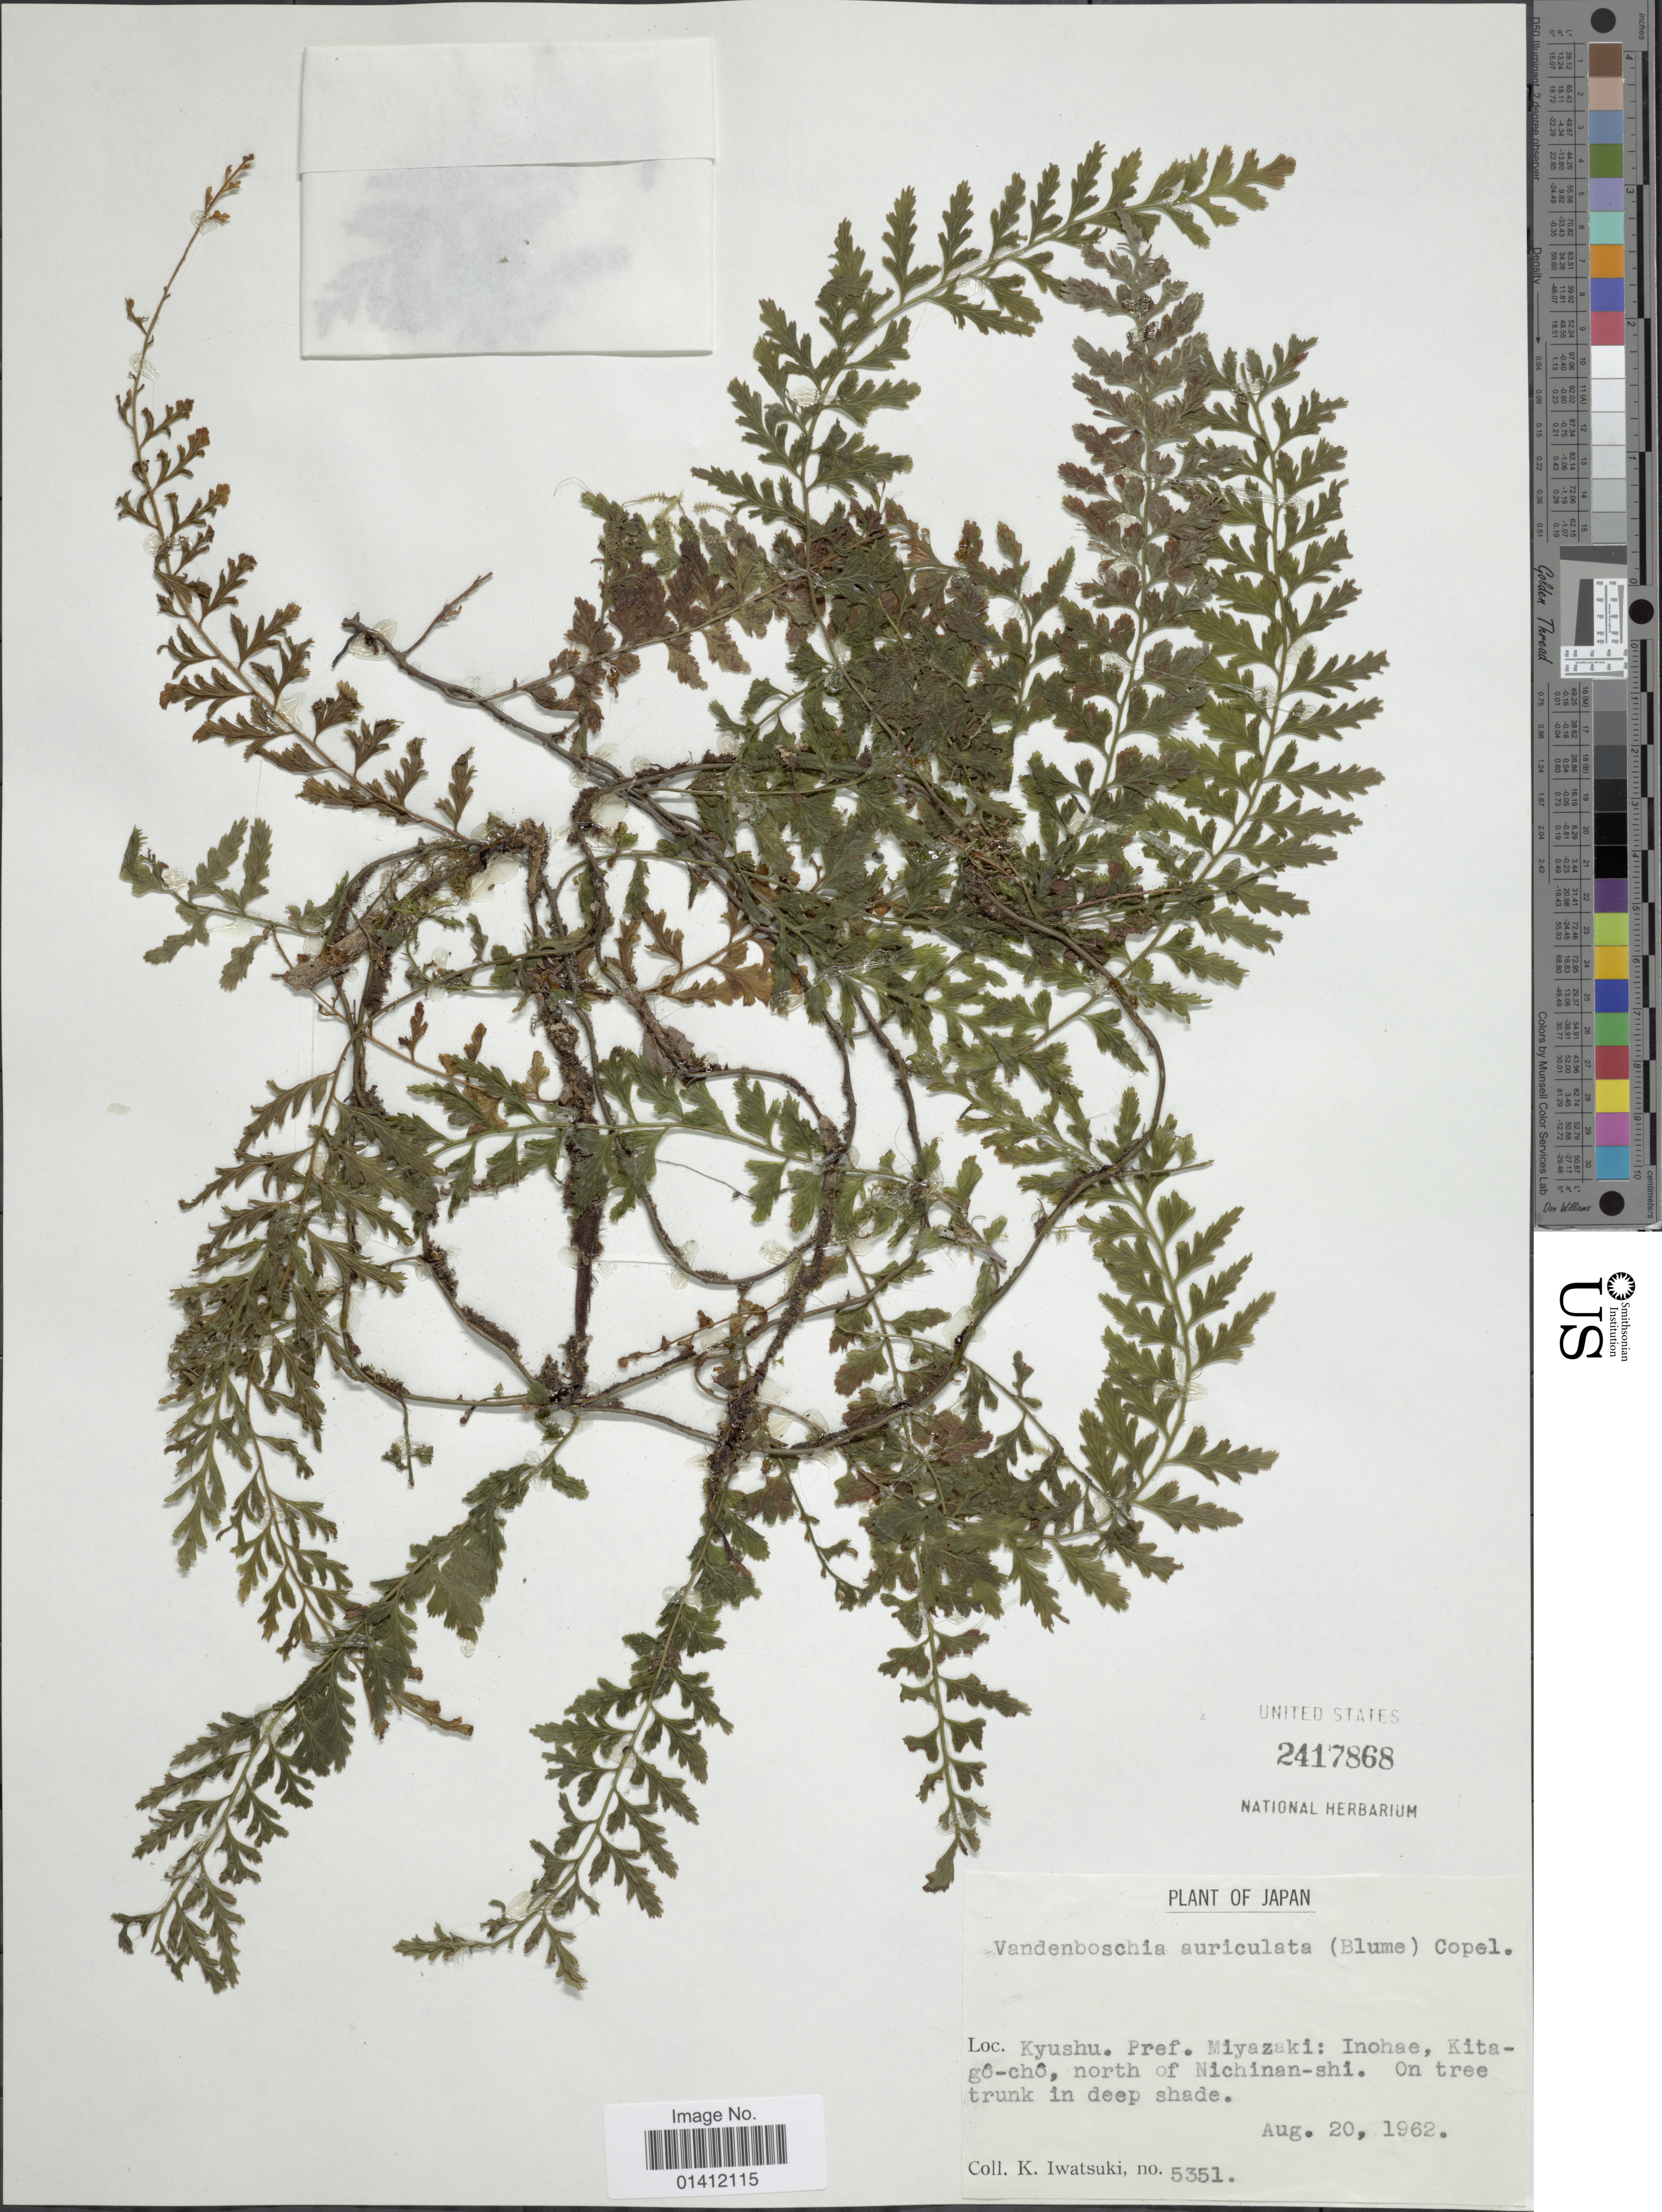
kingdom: Plantae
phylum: Tracheophyta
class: Polypodiopsida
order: Hymenophyllales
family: Hymenophyllaceae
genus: Vandenboschia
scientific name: Vandenboschia auriculata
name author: (Blume) Copel.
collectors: K. Iwatsuki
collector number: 5351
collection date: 1962-08-20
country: Japan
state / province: Miyazaki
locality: Kyushu. pref. Miyazaki: Inohae, Kitago-cho, north of Nichinan-shi.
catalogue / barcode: US 2417868